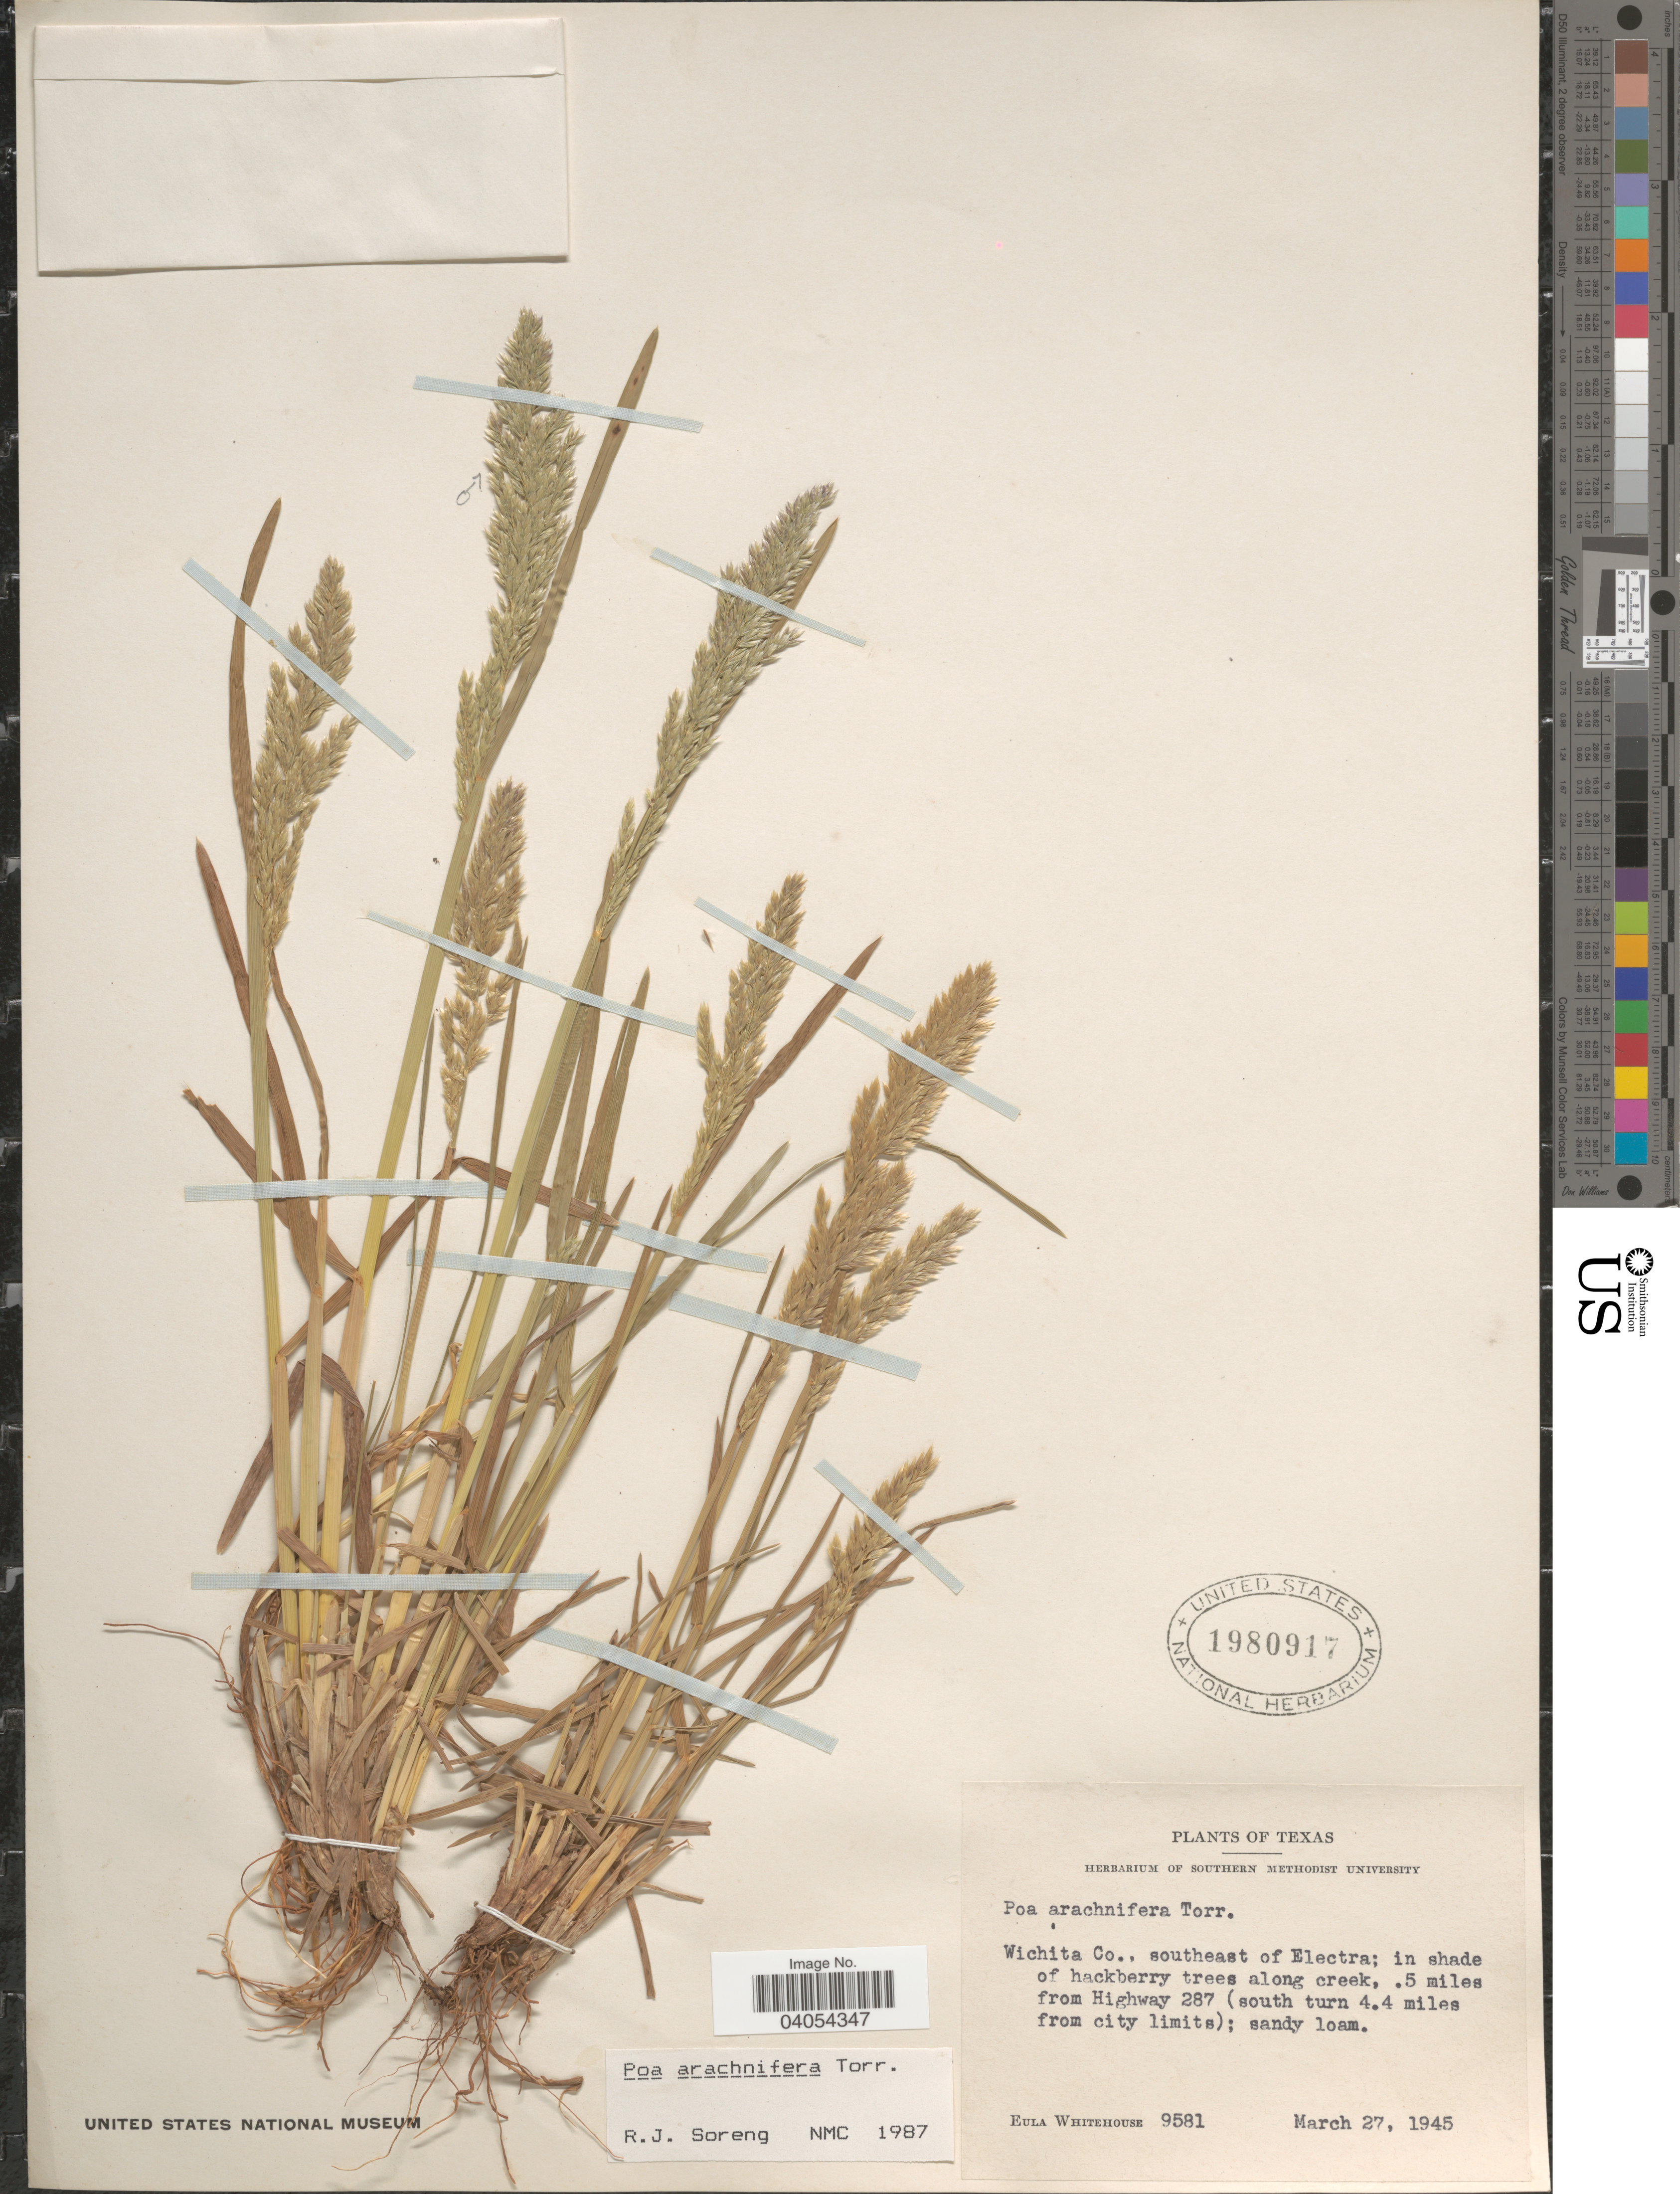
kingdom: Plantae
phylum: Tracheophyta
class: Liliopsida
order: Poales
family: Poaceae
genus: Poa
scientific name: Poa arachnifera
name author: Torr.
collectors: E. Whitehouse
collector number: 9581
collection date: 1945-03-27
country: United States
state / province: Texas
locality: Wichita Co., southeast of Electra; .5 miles from Highway 287 (south turn 4.4 miles from city limits).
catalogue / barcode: US 1980917